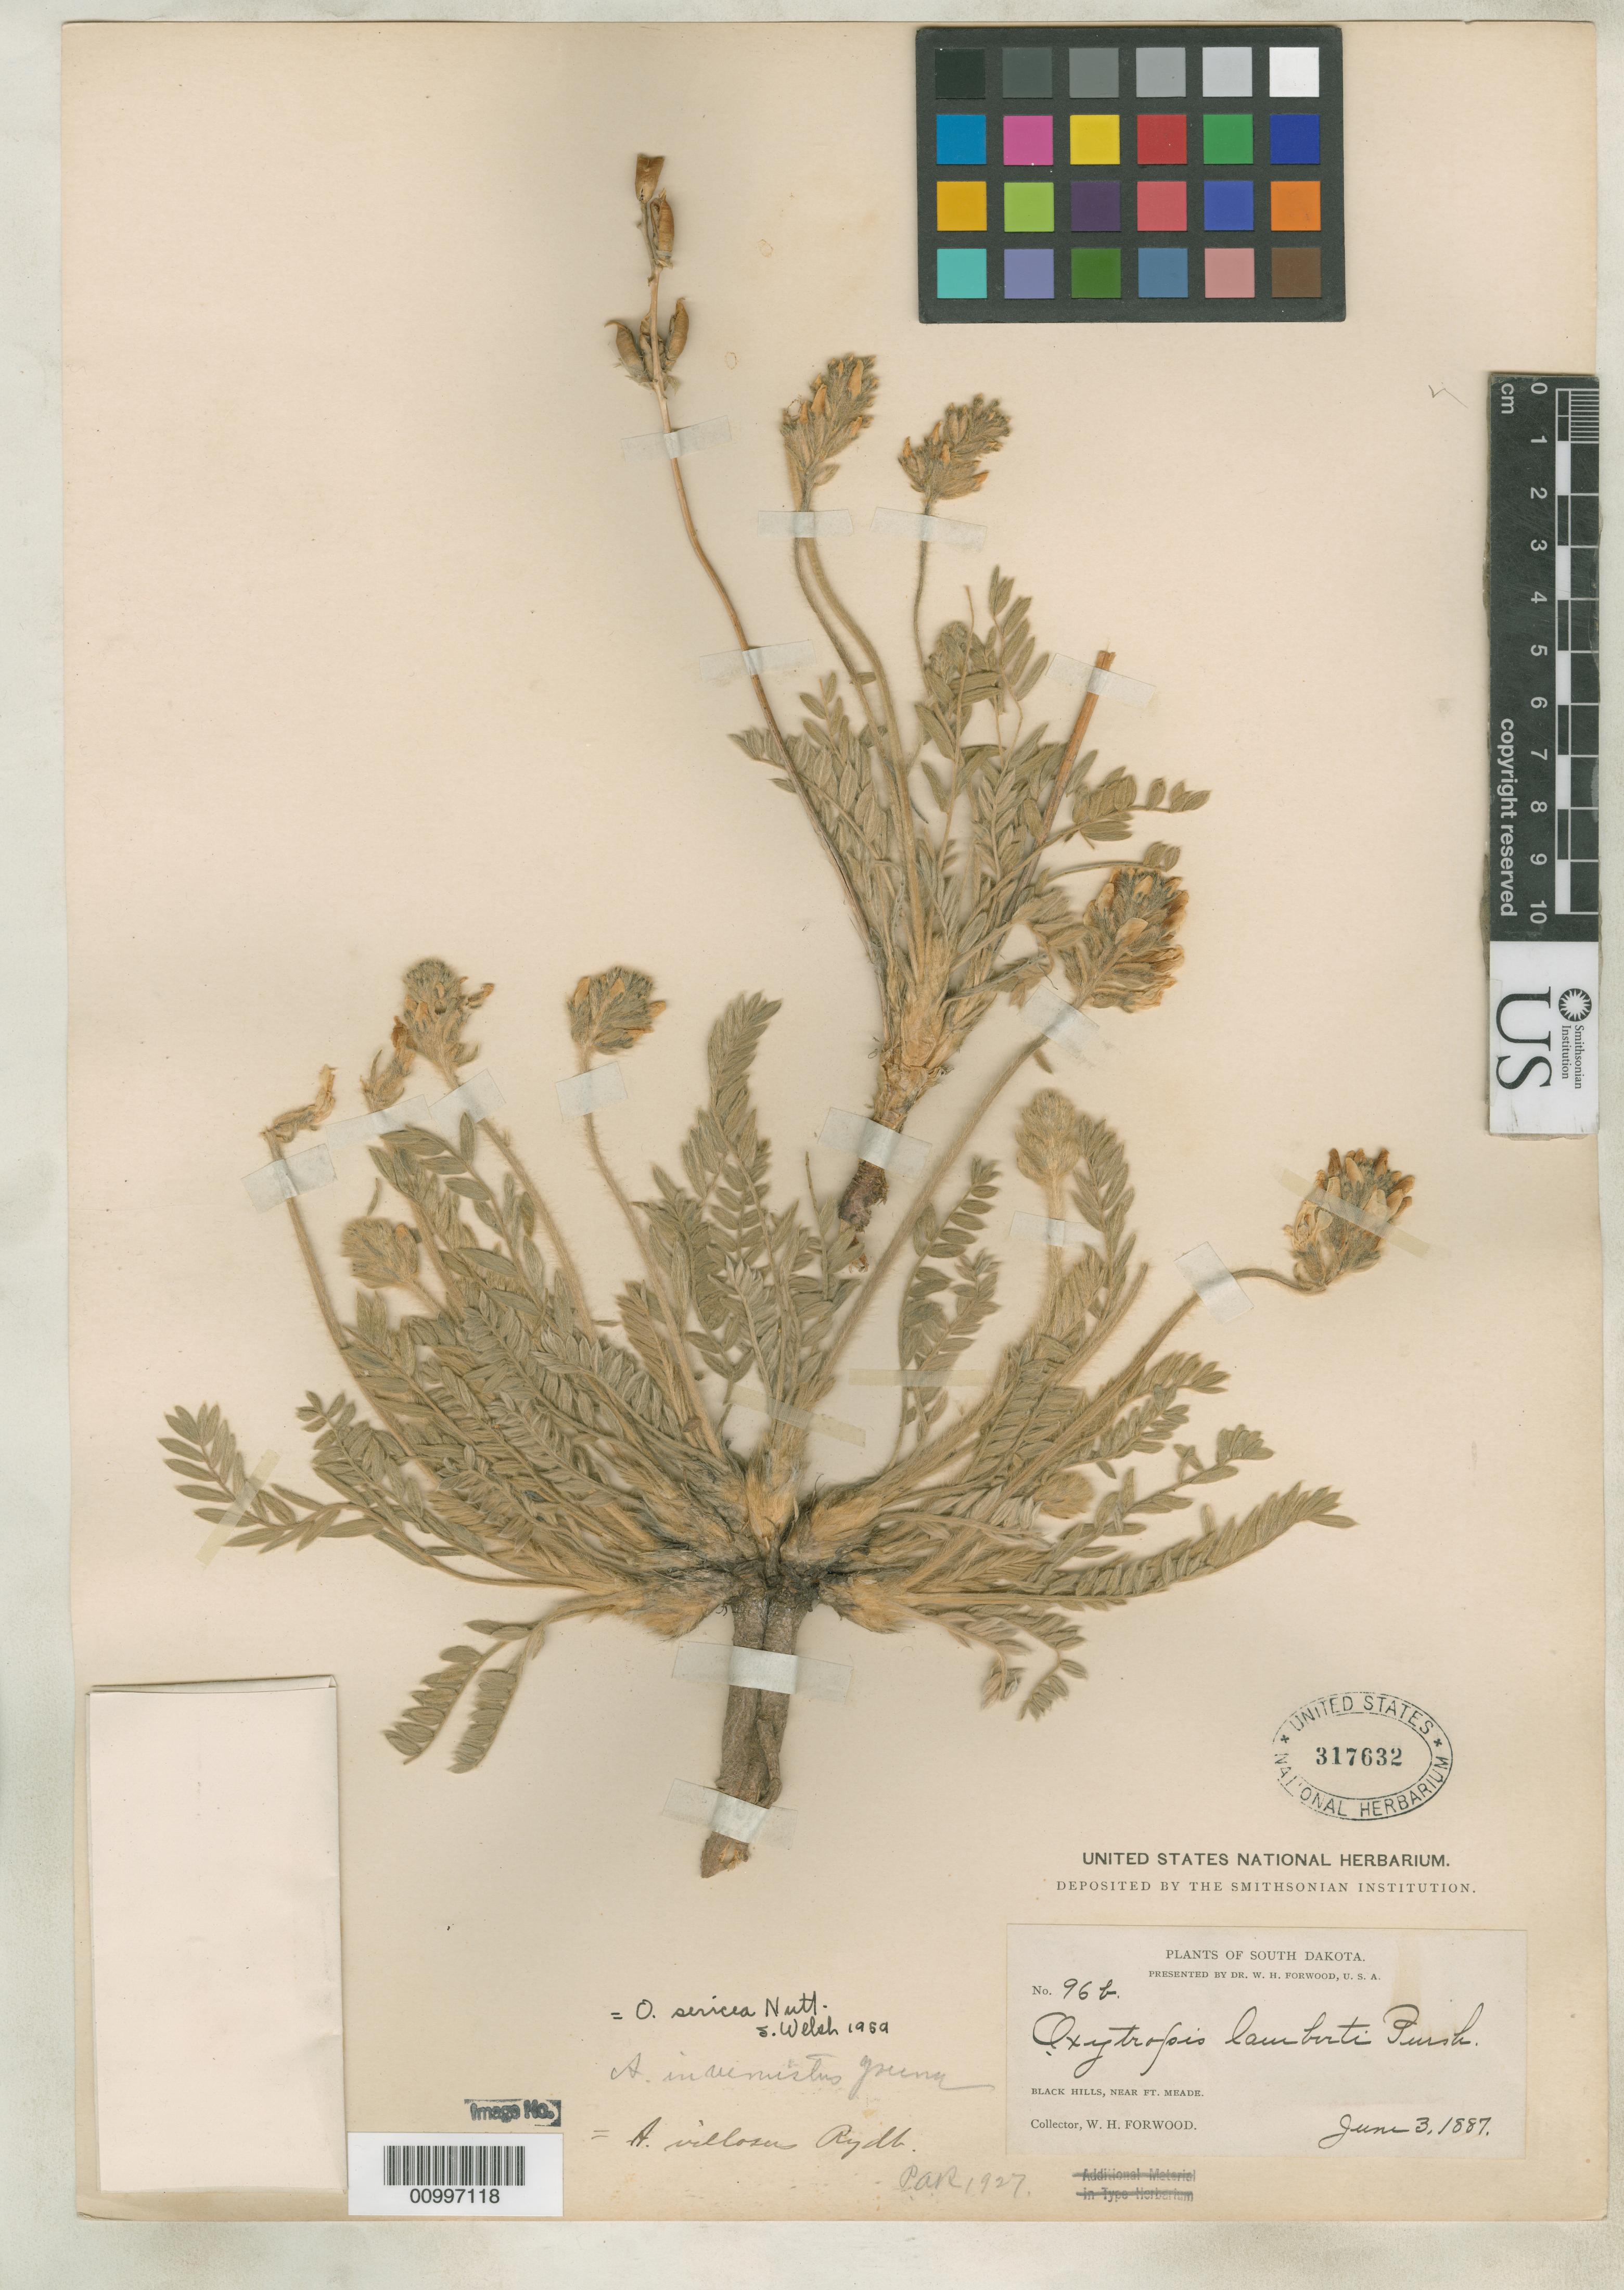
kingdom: Plantae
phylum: Tracheophyta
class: Magnoliopsida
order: Fabales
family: Fabaceae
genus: Aragallus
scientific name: Aragallus invenustus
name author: Greene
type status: Syntype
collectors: W. Forwood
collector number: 96b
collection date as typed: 03 Jun 1887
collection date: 1887-06-03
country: United States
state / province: South Dakota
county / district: Meade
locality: Black Hills, near Ft. Meade.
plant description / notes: Cited by Welsh as cotype in Great Basin Naturalist 51(4):379.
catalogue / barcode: US 317632